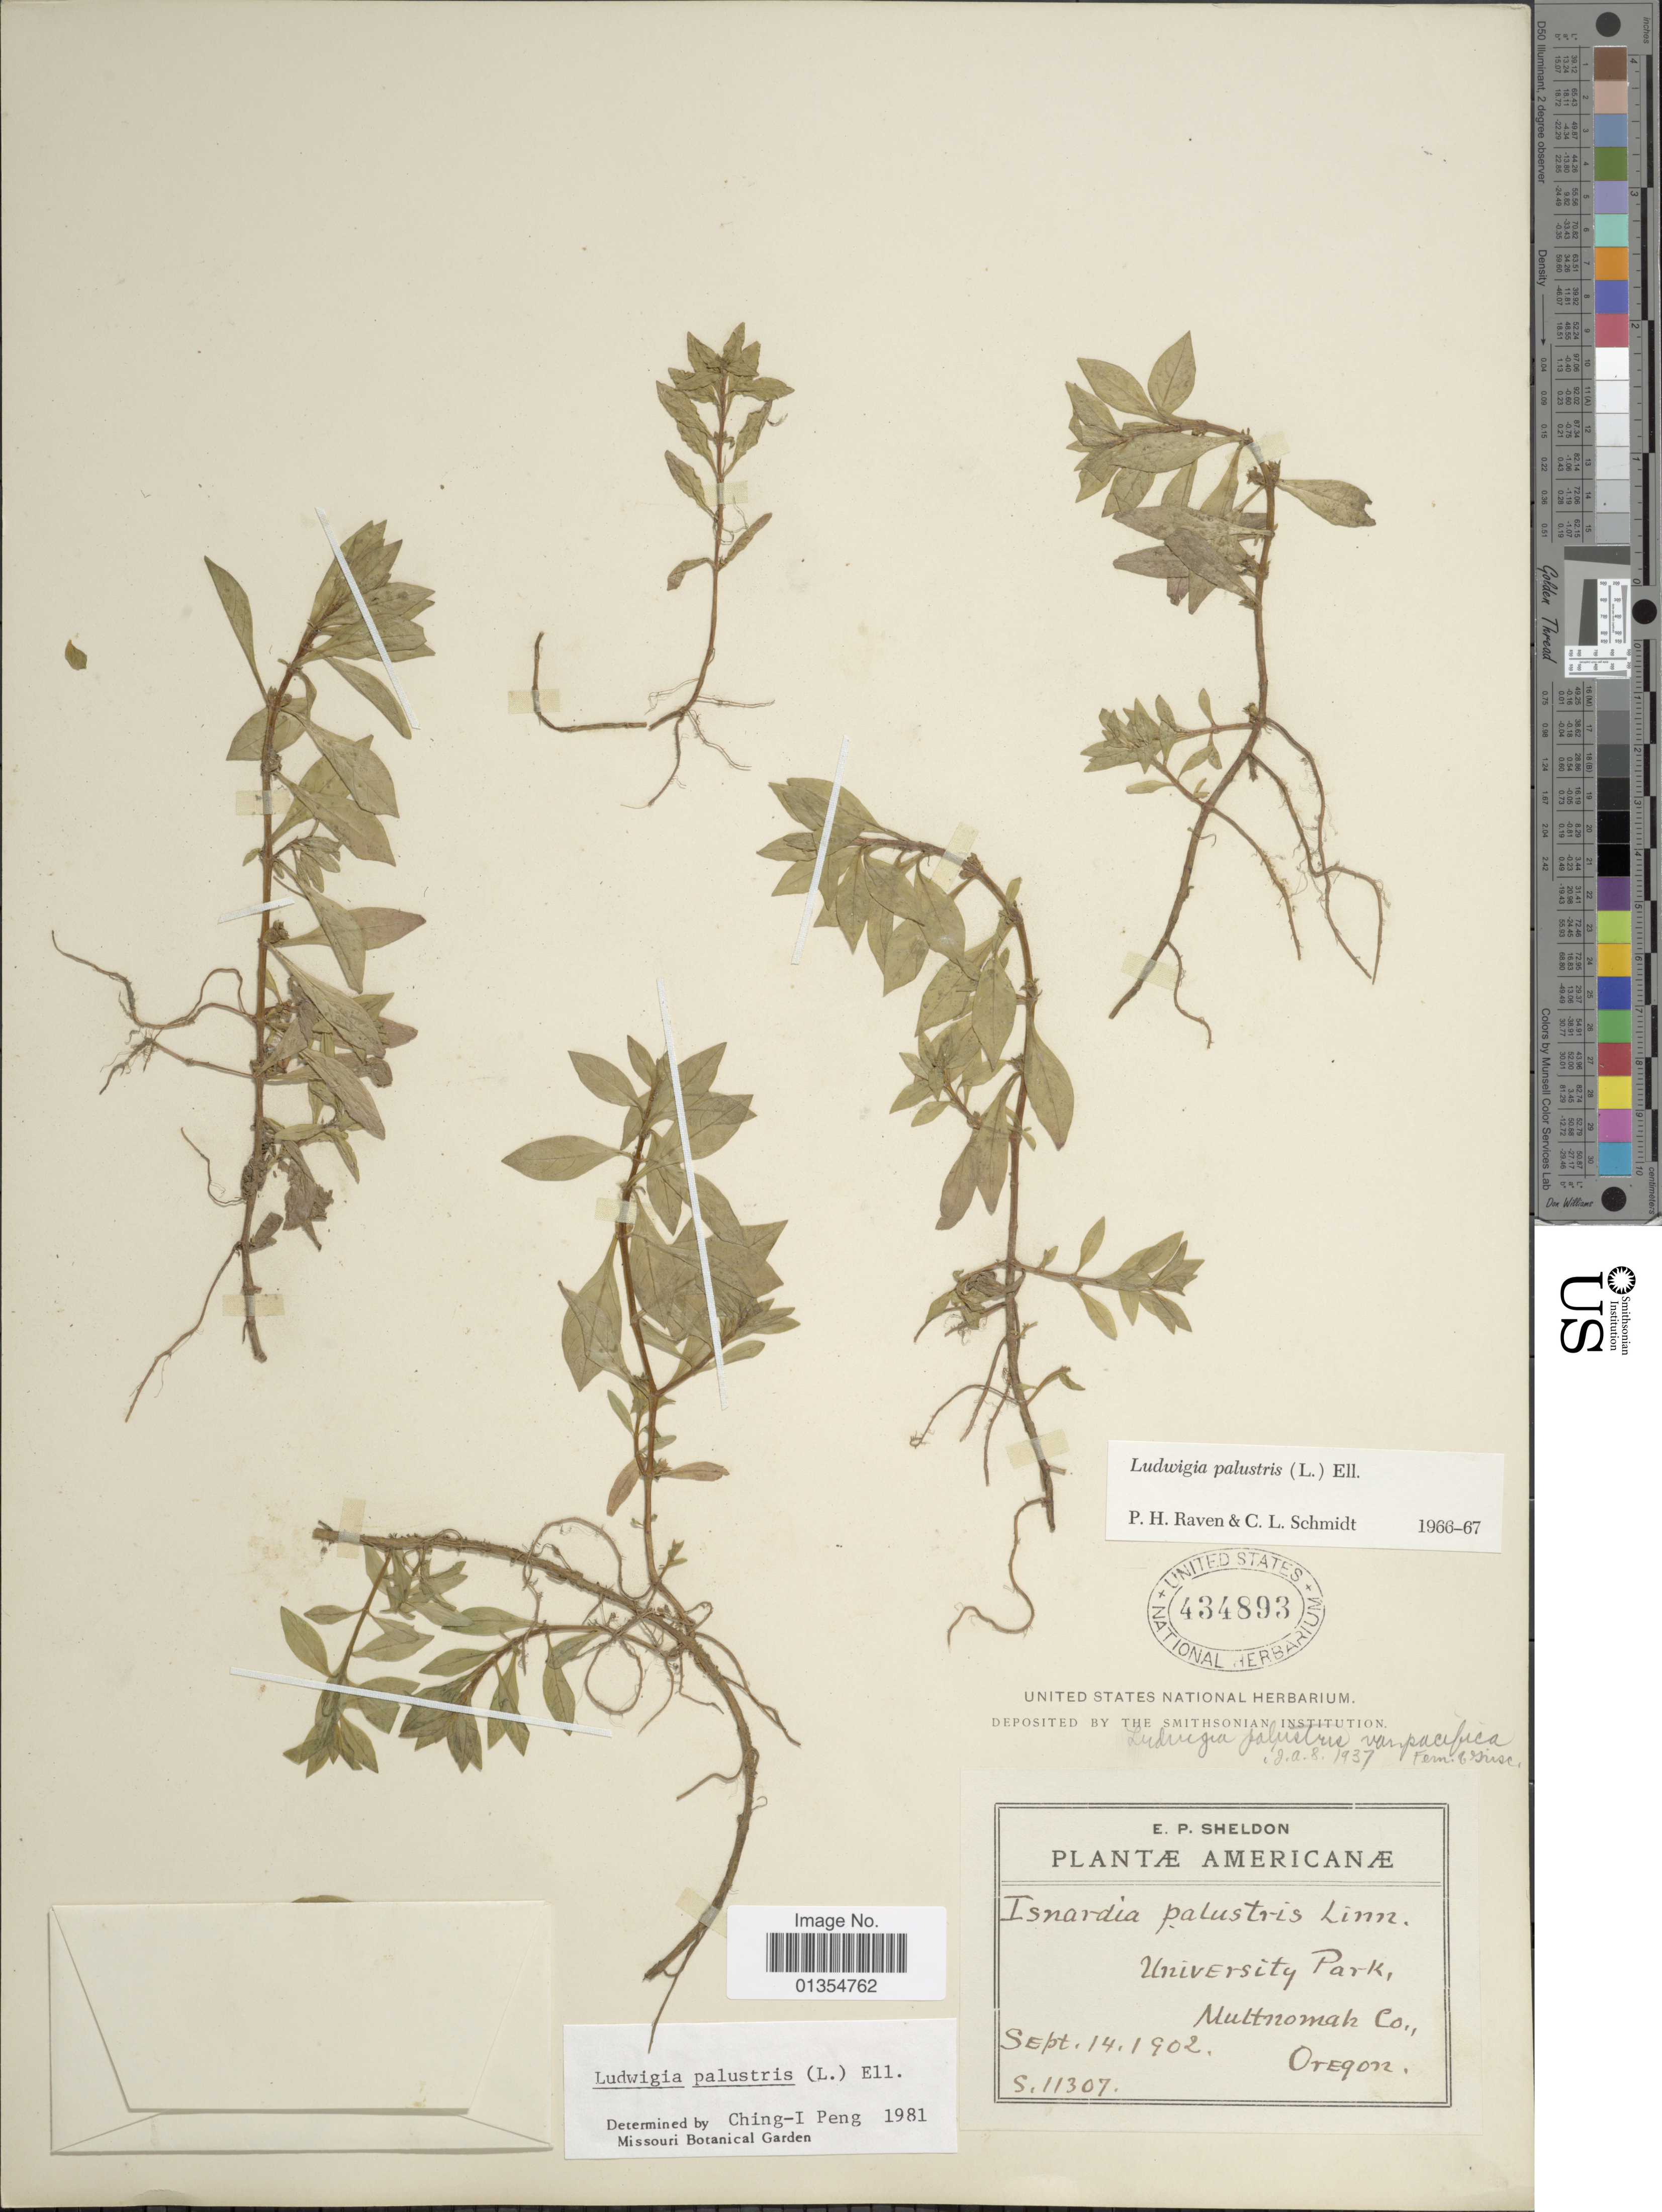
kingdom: Plantae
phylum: Tracheophyta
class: Magnoliopsida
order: Myrtales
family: Onagraceae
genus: Ludwigia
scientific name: Ludwigia palustris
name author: (L.) Elliott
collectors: E. P. Sheldon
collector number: S11307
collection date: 1902-09-14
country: United States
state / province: Oregon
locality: University Park, Multnomak Co.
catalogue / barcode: US 434893